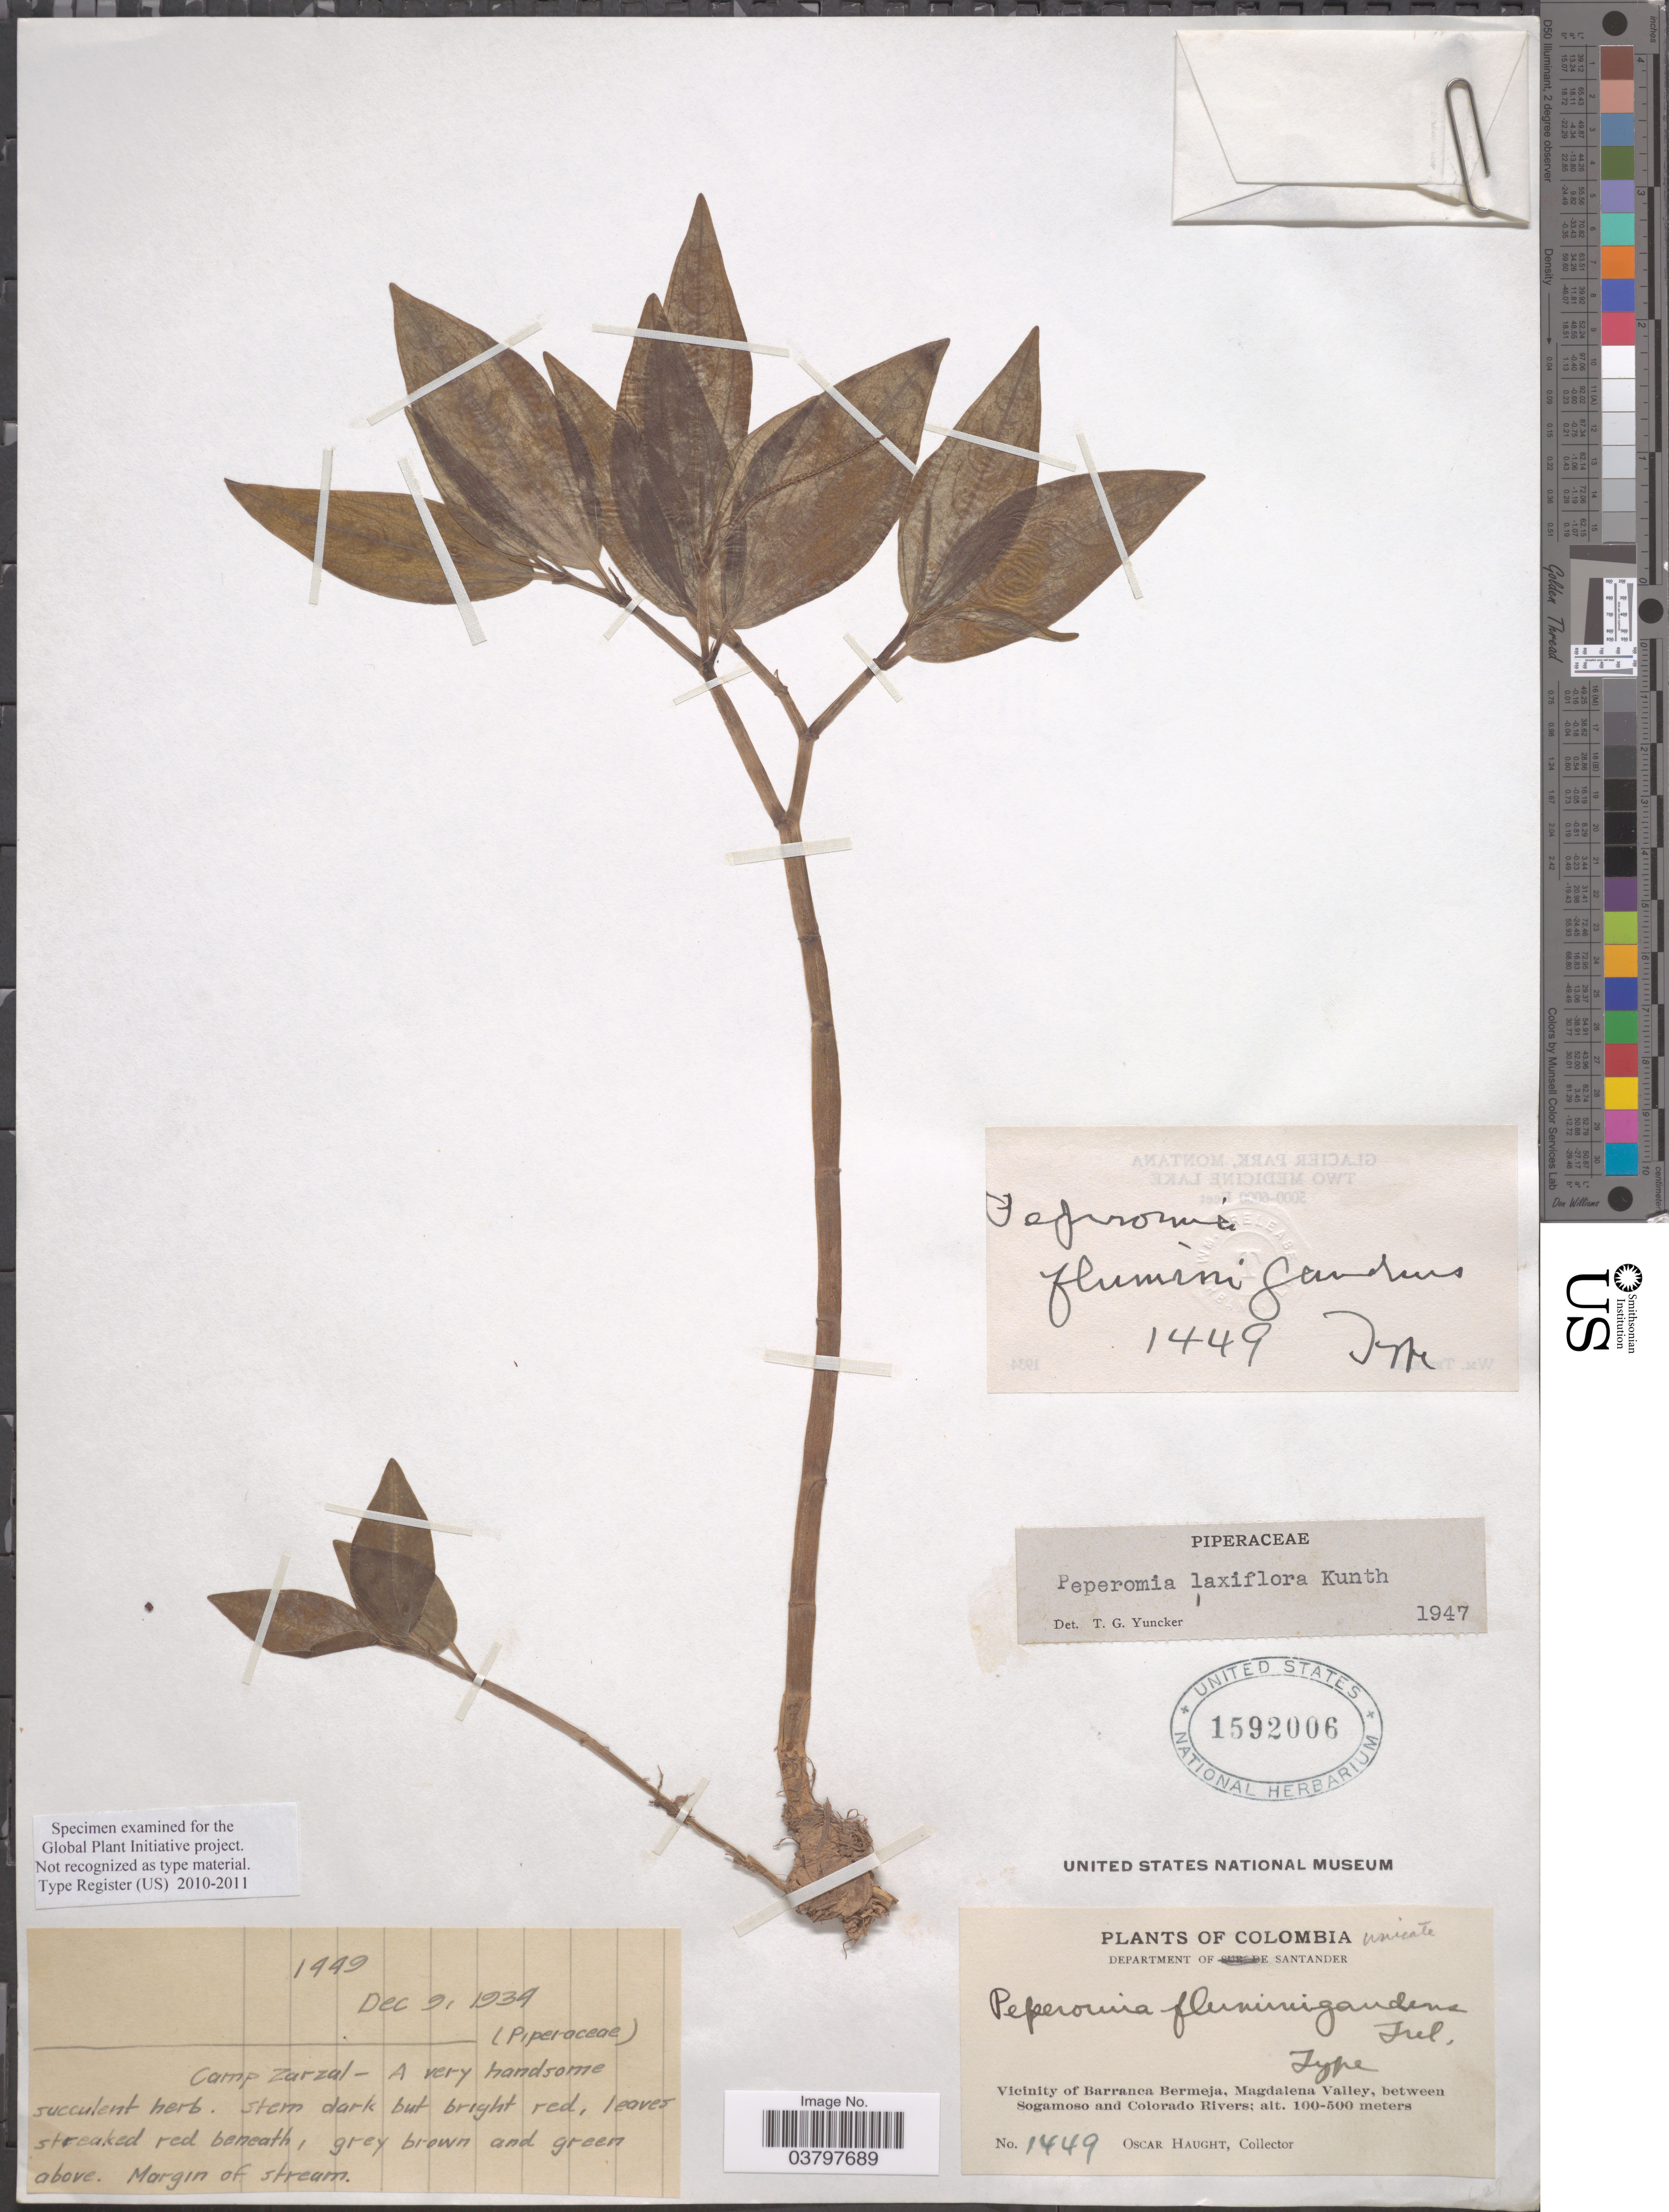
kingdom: Plantae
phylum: Tracheophyta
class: Magnoliopsida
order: Piperales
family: Piperaceae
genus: Peperomia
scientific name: Peperomia laxiflora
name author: Kunth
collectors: O. L. Haught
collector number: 1449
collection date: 1934-12-09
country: Colombia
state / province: Santander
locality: Department of Santander. Vicinity of Barranca Bermeja, Magdalena Valley, between Sogamoso and Colorado Rivers. Camp Zarzal.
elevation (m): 100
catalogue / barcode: US 1592006